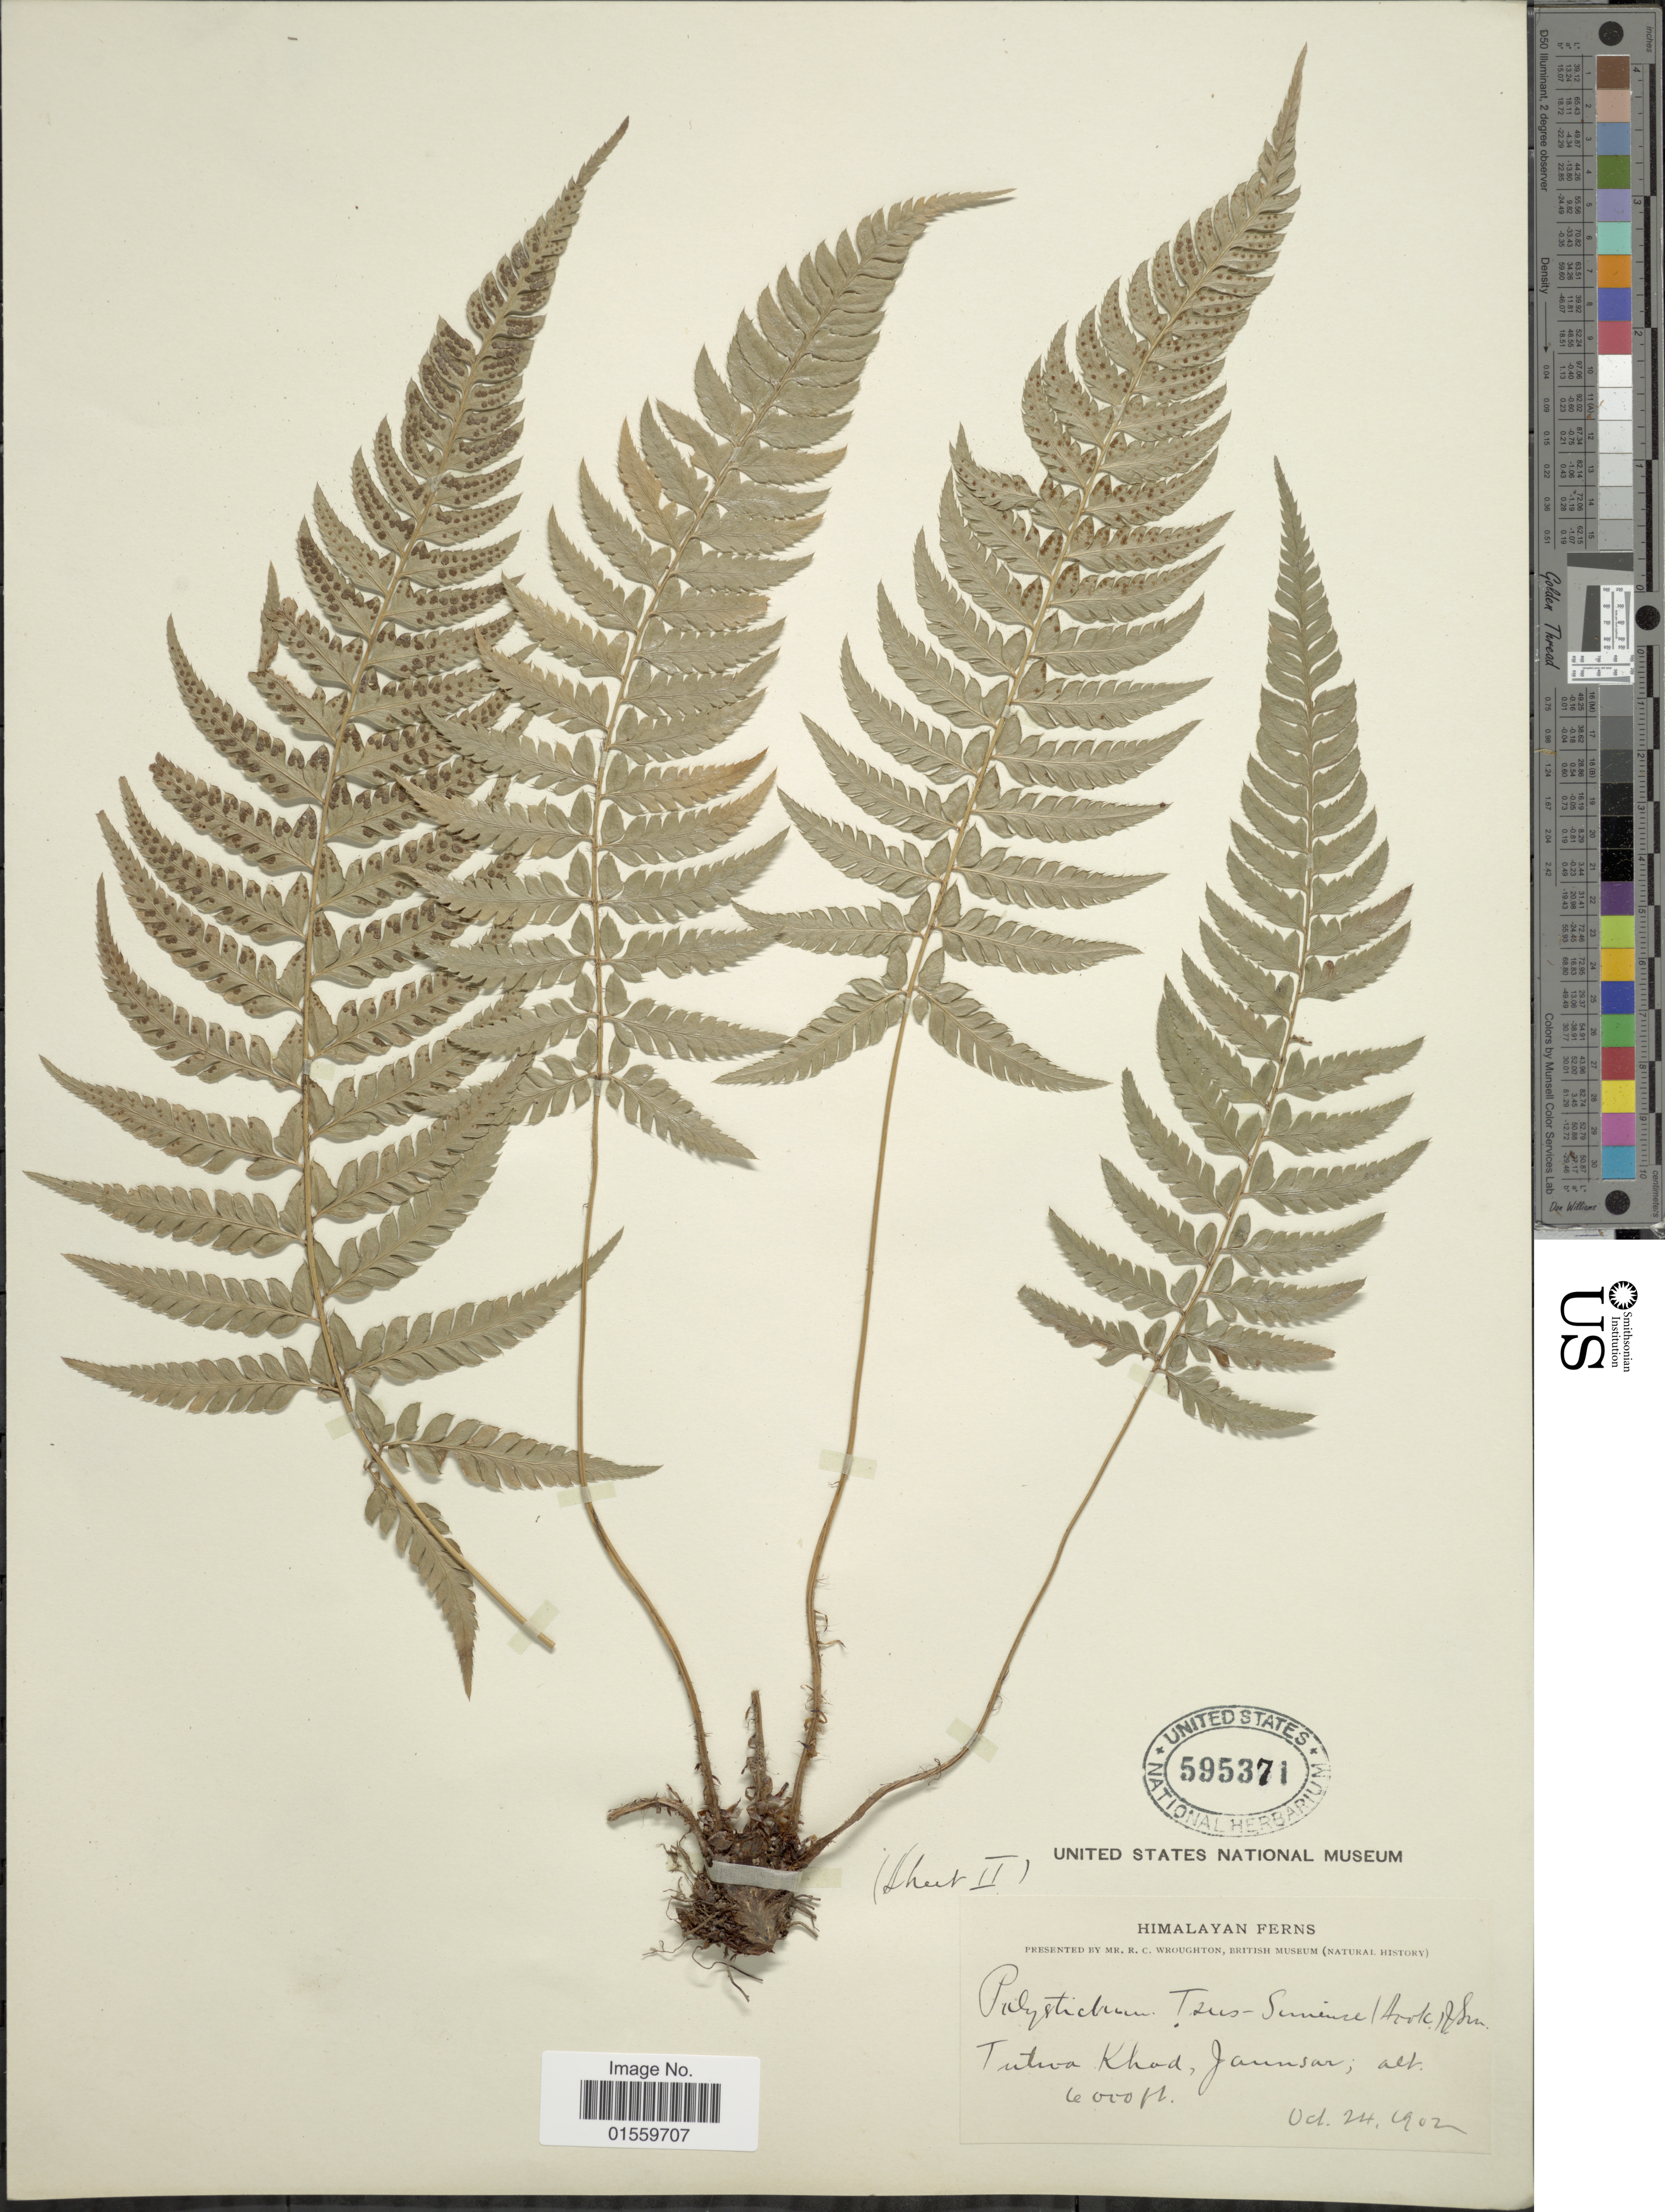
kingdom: Plantae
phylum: Tracheophyta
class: Polypodiopsida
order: Polypodiales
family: Dryopteridaceae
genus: Polystichum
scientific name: Polystichum tsus-simense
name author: (Hook.) J. Sm.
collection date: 1902-10-24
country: India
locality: Himalaya, Tutawa Khad, Jaunsar.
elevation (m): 1829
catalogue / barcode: US 595371